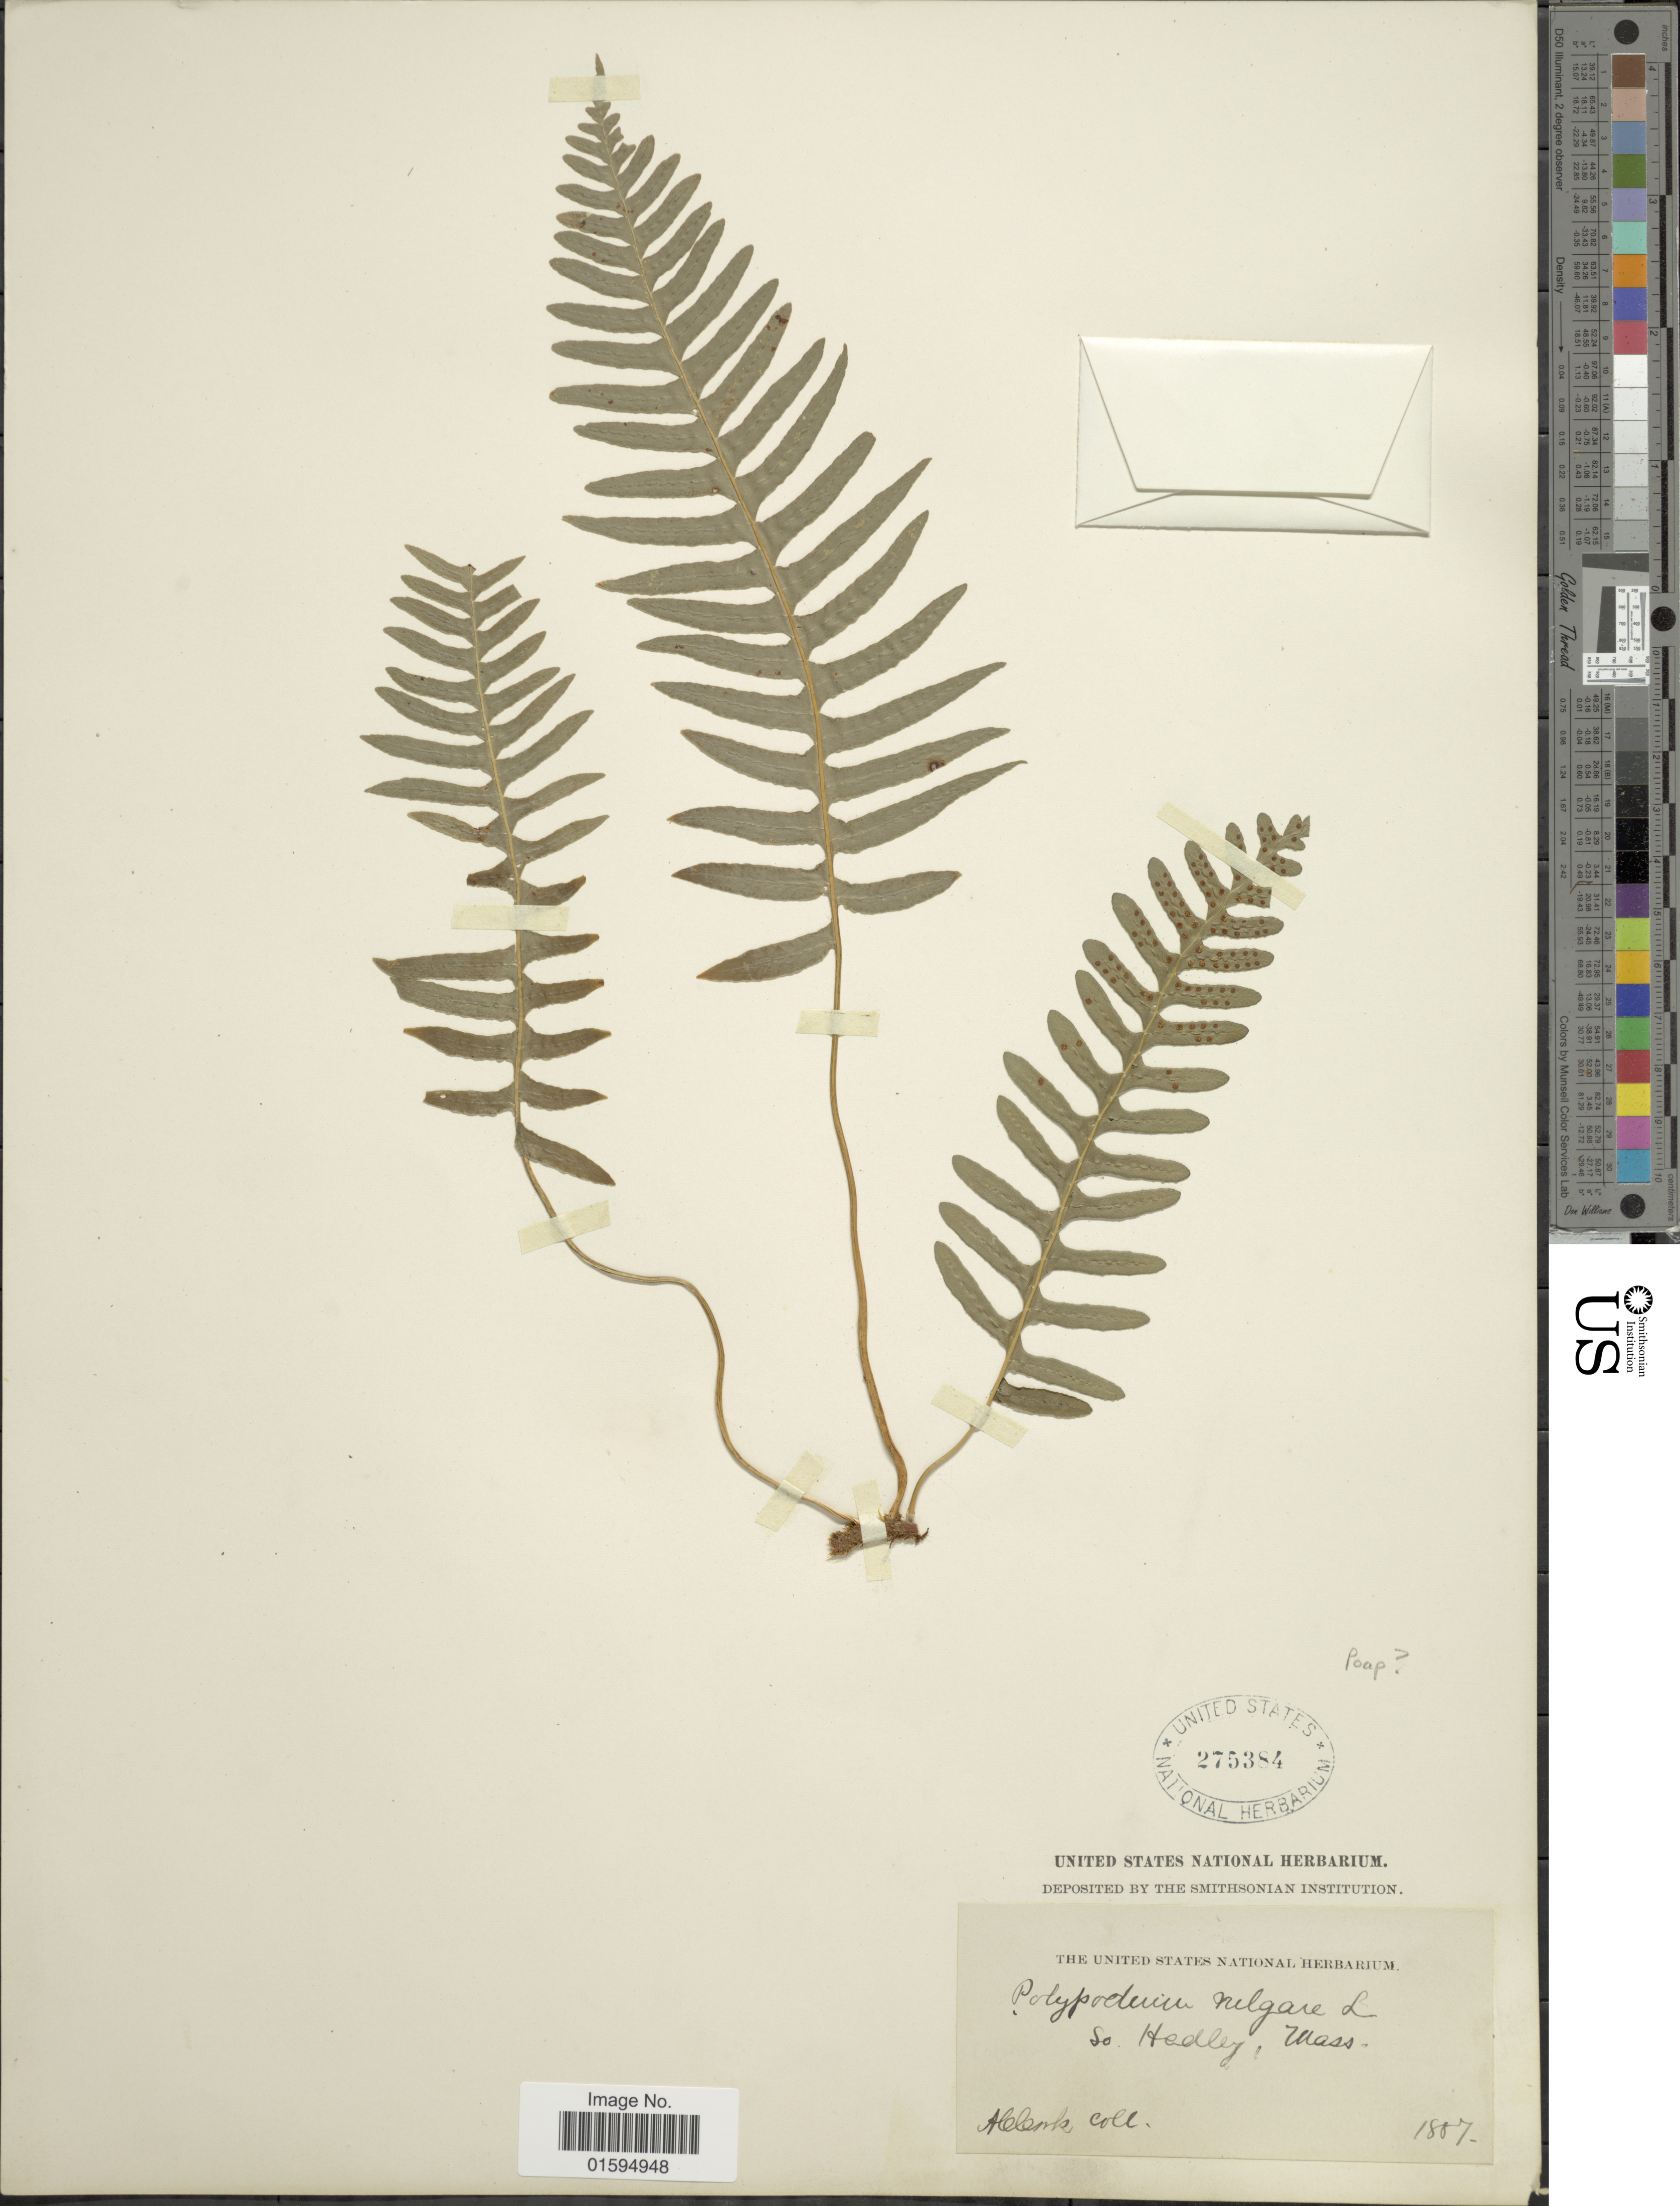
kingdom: Plantae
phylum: Tracheophyta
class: Polypodiopsida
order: Polypodiales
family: Polypodiaceae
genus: Polypodium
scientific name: Polypodium sp.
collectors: A. Cook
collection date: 1887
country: United States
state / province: Massachusetts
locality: So Hadley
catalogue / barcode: US 275384